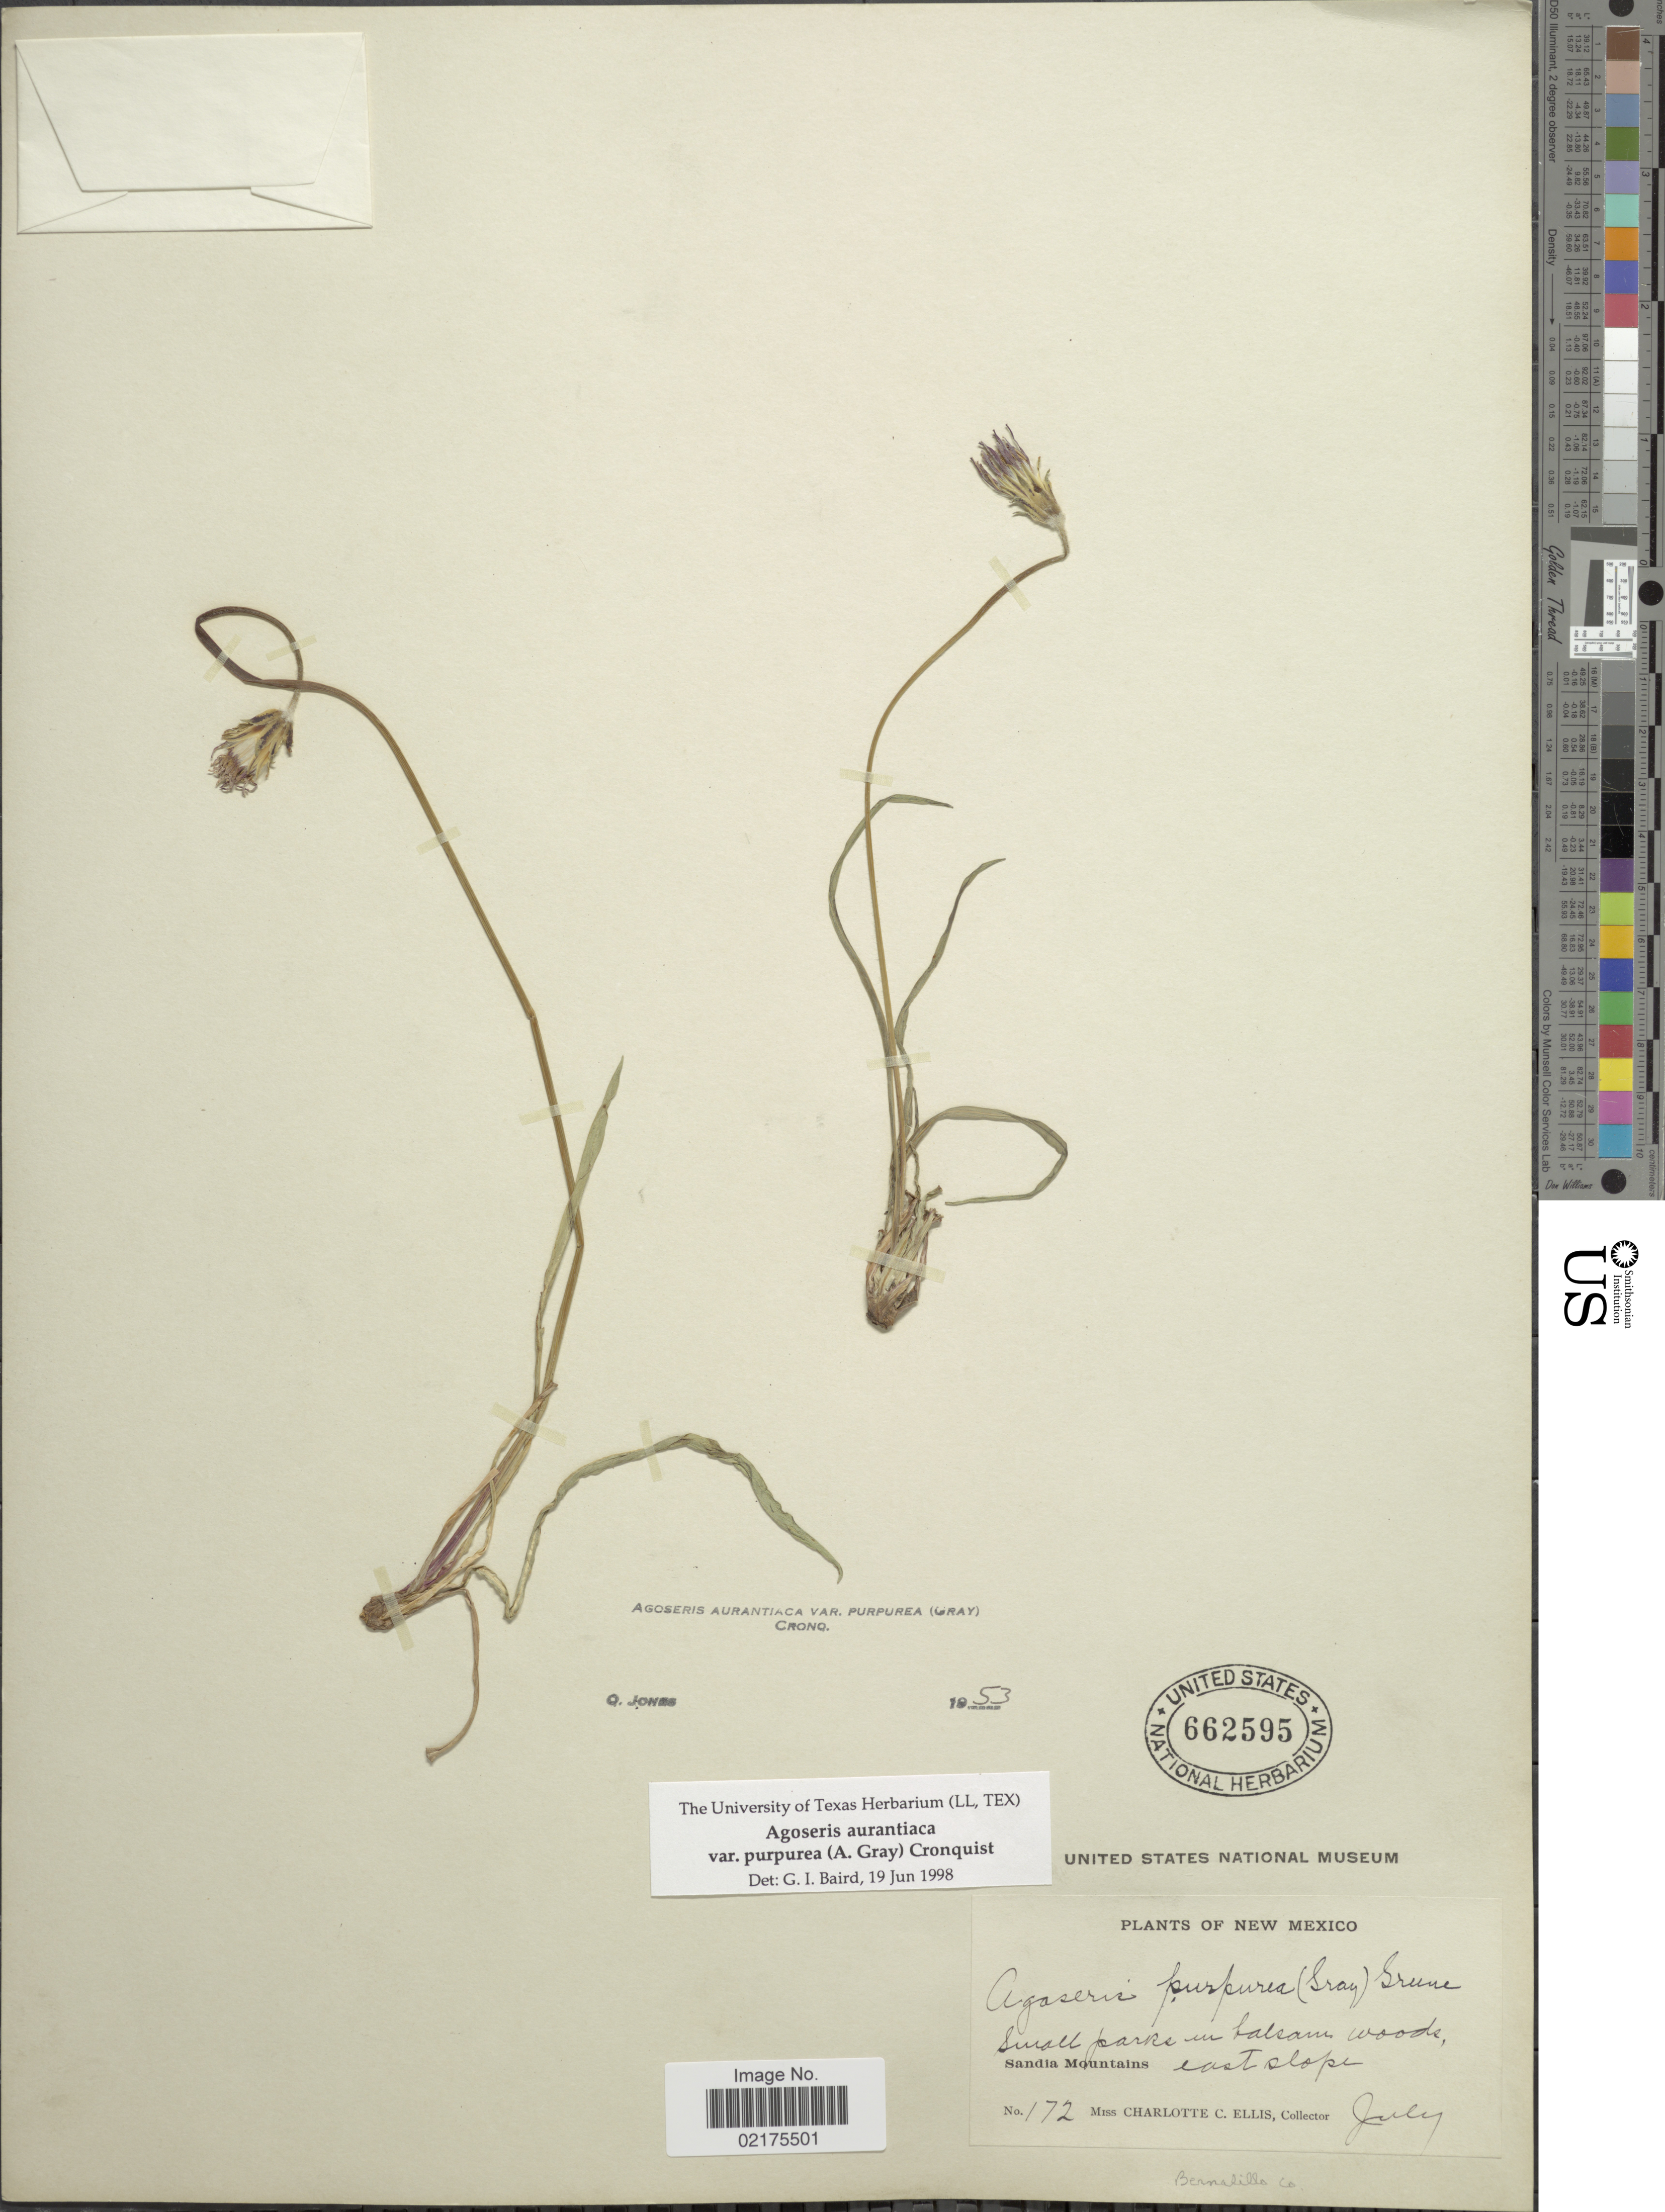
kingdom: Plantae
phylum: Tracheophyta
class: Magnoliopsida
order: Asterales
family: Asteraceae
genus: Agoseris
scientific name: Agoseris aurantiaca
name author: (Hook.) Greene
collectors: C. C. Ellis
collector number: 172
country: United States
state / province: New Mexico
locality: Small parks in balsam woods, Sandia Mountains East slope, Bernalillo Co.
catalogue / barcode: US 662595